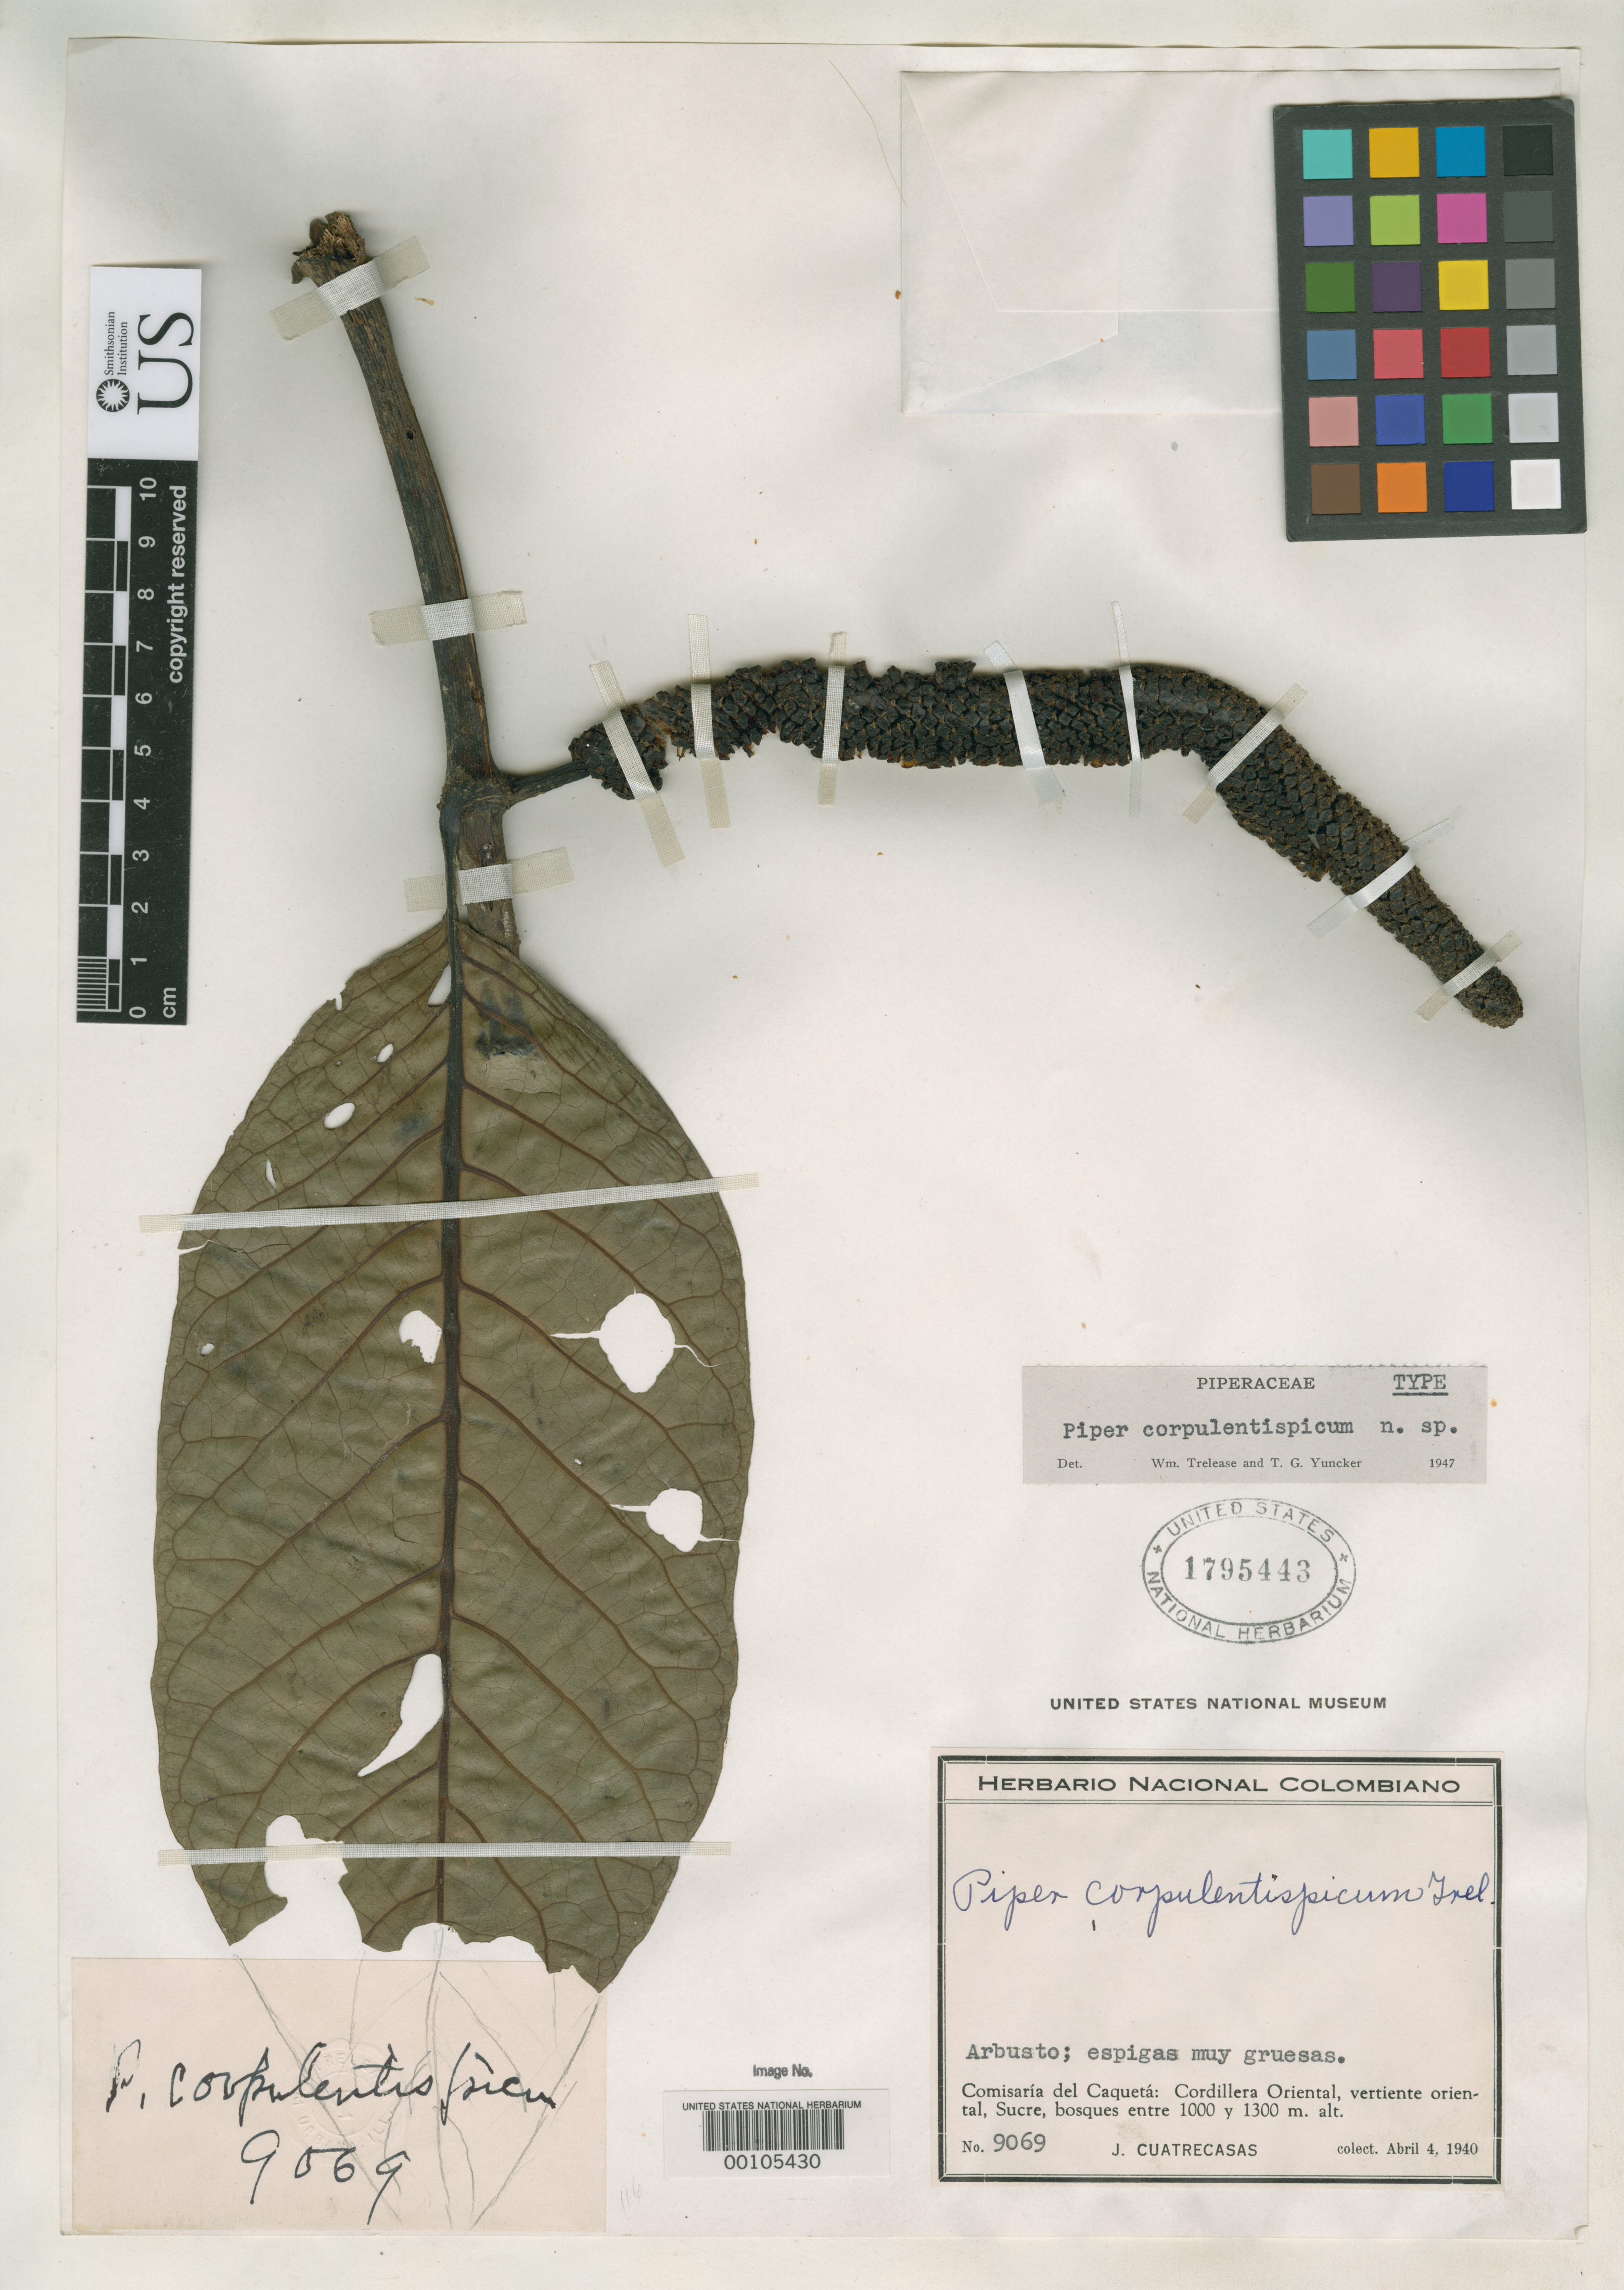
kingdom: Plantae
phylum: Tracheophyta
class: Magnoliopsida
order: Piperales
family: Piperaceae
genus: Piper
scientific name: Piper corpulentispicum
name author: Trel. & Yunck.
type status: Holotype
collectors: J. Cuatrecasas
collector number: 9069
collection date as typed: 04 Apr 1940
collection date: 1940-04-04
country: Colombia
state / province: Caquetá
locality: Sucre.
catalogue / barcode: US 1795443